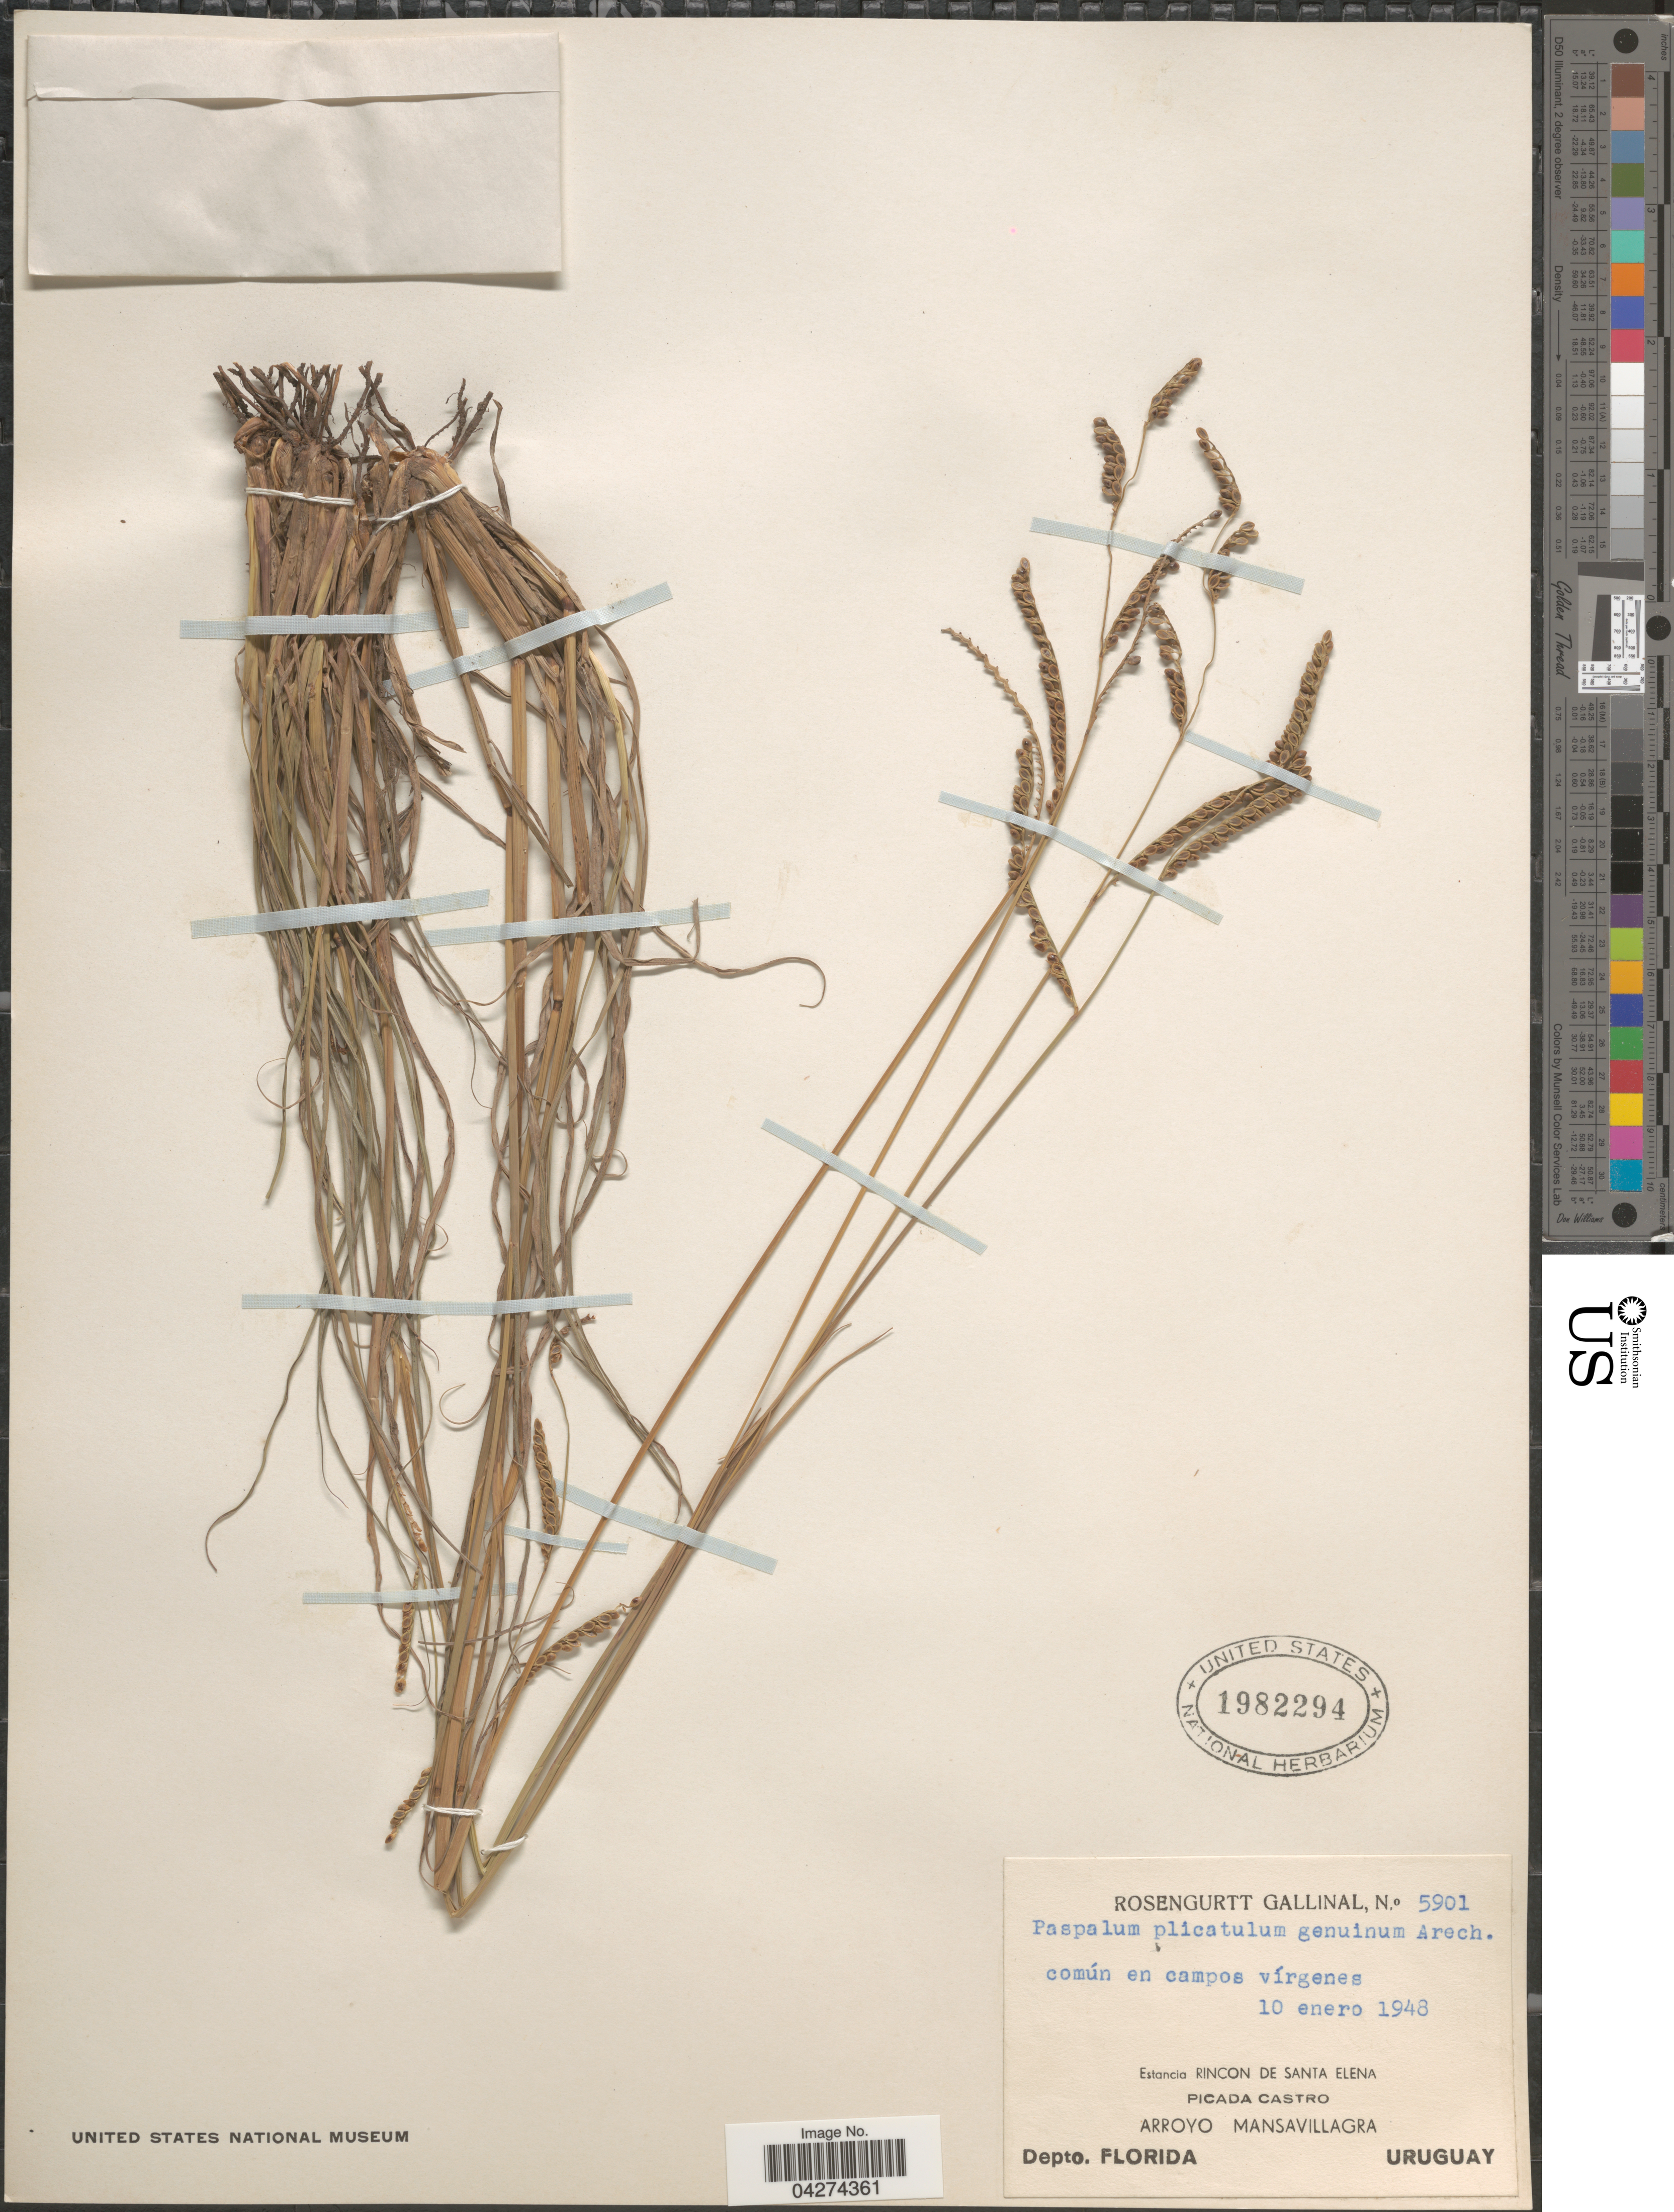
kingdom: Plantae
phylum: Tracheophyta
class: Liliopsida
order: Poales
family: Poaceae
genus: Paspalum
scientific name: Paspalum plicatulum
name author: Michx.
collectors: R. Gallinal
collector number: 5901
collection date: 1948-01-10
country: Uruguay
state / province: Florida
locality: Estancia Rincon de Santa Elena. Picada Castro. Arroyo Mansavillagra. Depto. Florida.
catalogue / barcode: US 1982294